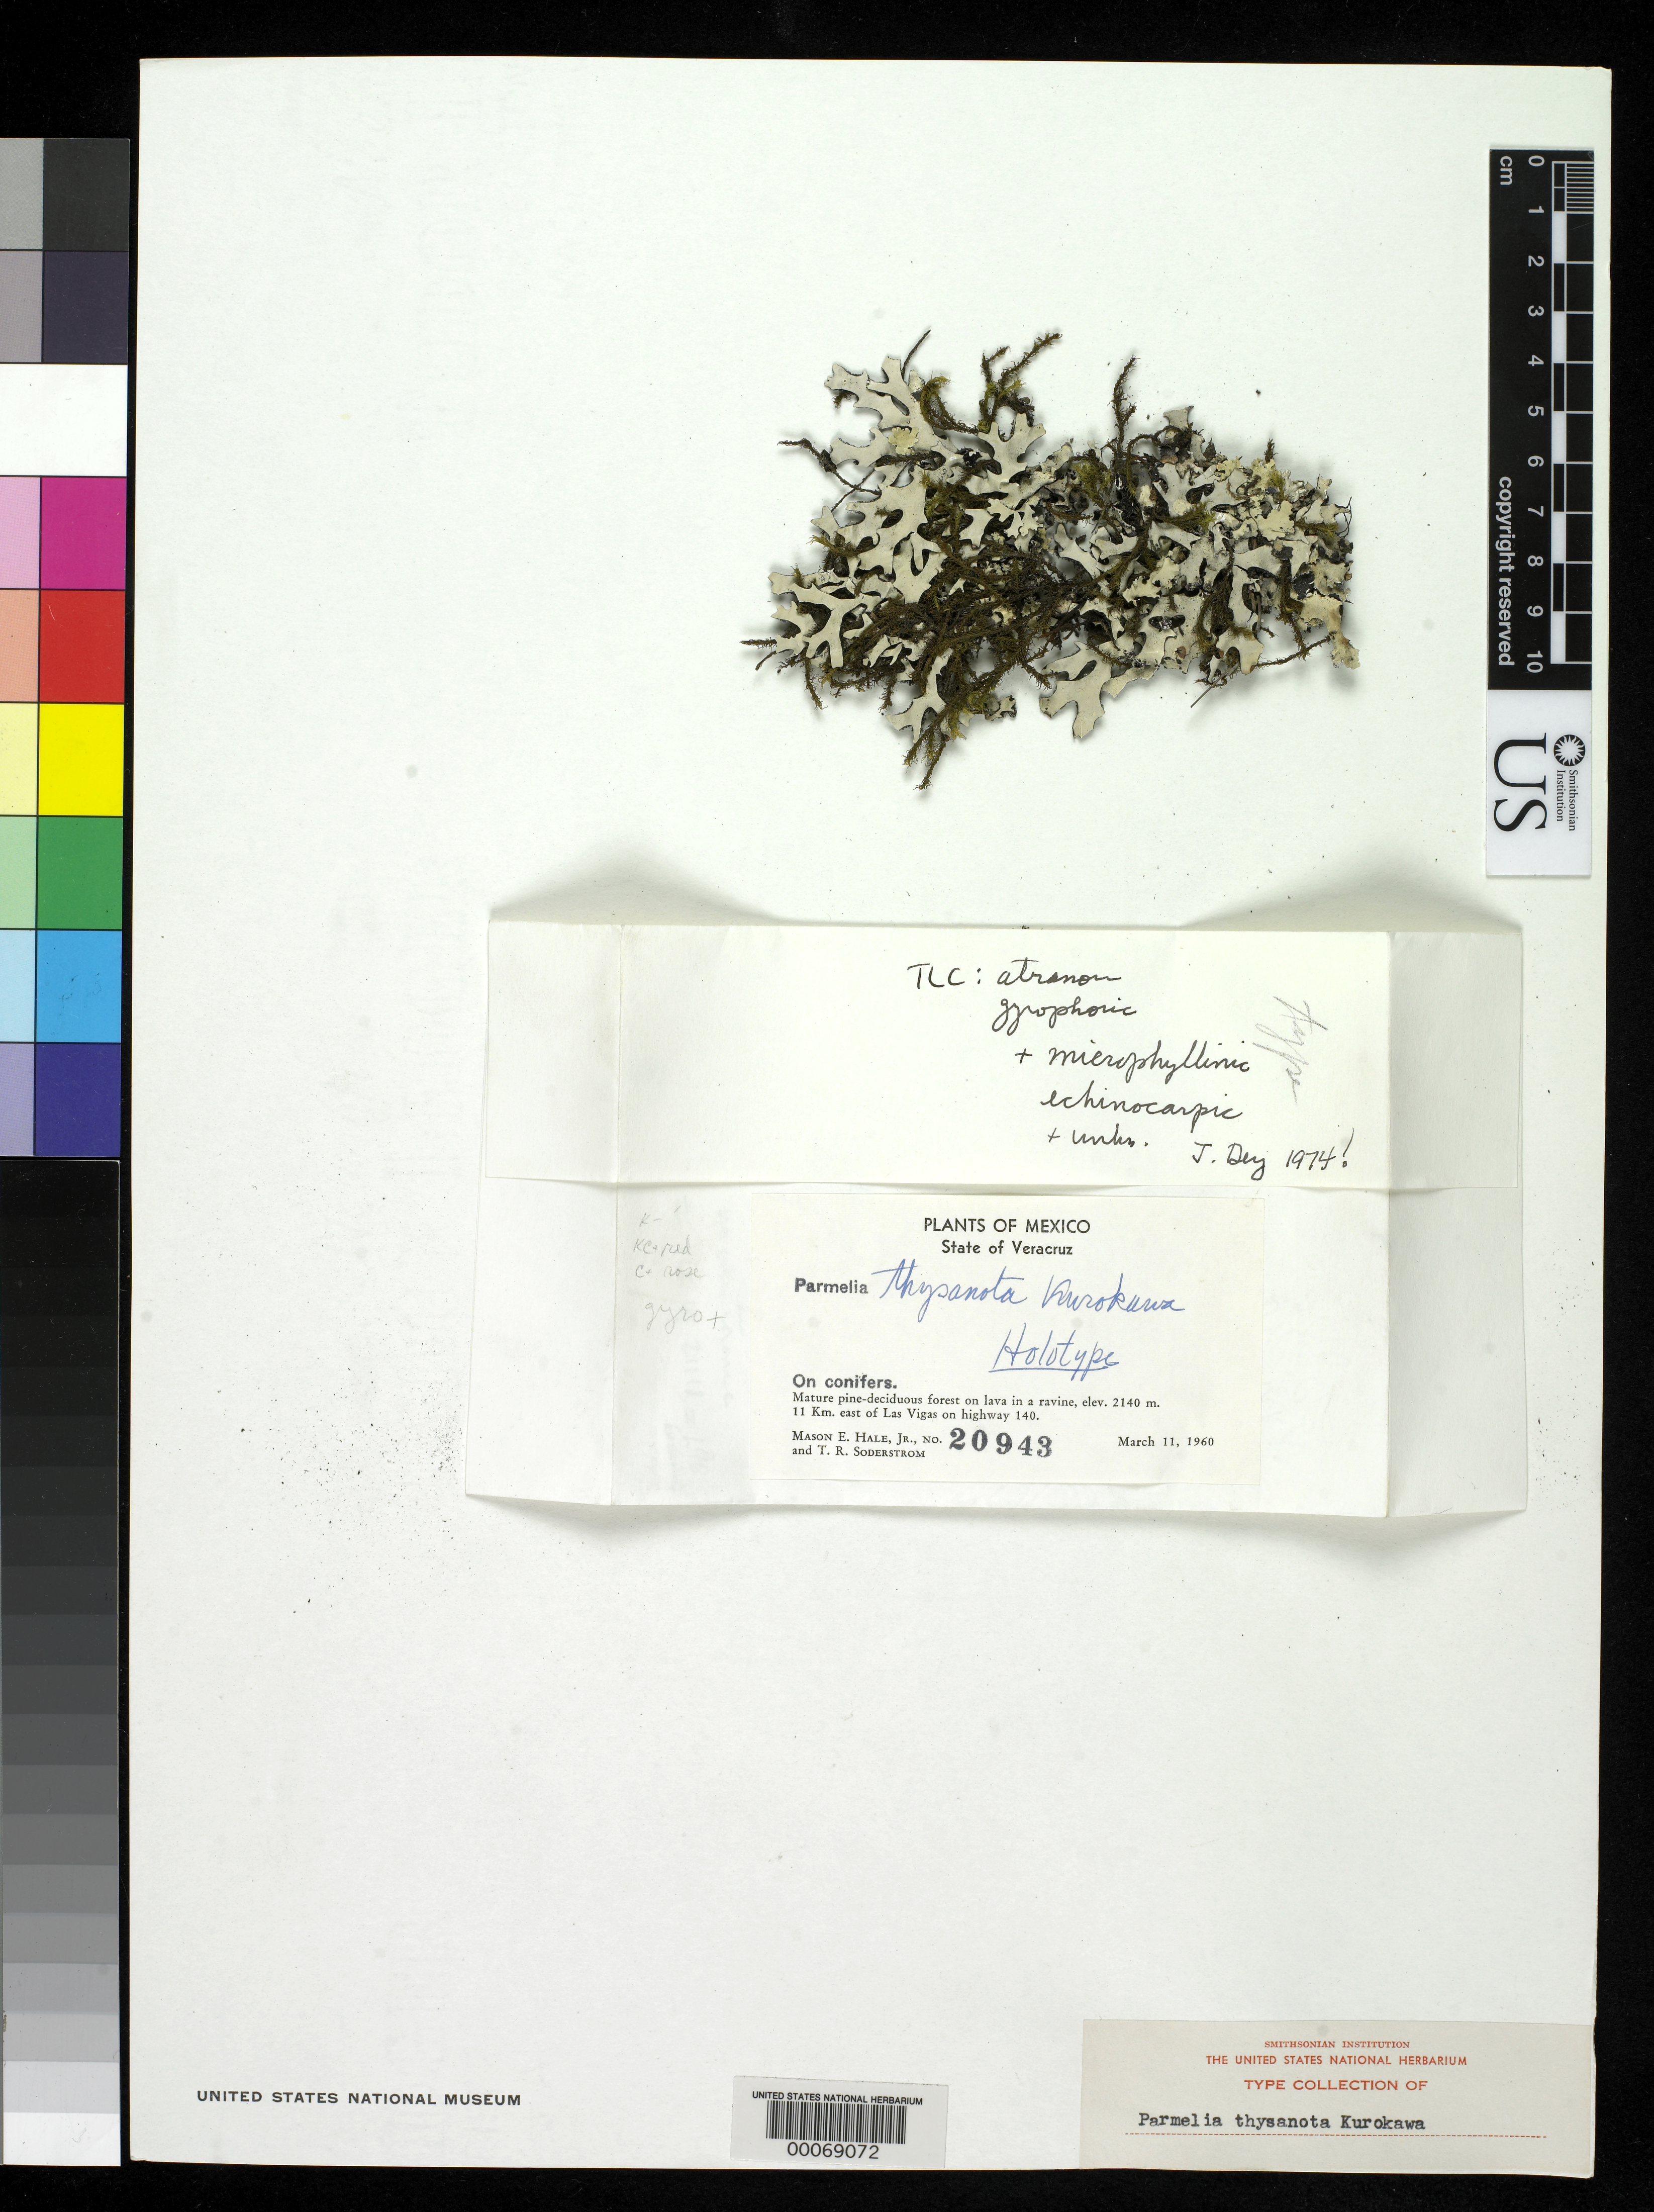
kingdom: Fungi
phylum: Ascomycota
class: Lecanoromycetes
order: Lecanorales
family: Parmeliaceae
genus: Parmelia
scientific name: Parmelia thysanota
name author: Kurok. in Hale & Kurok.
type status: Holotype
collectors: M. Hale & T. R. Soderstrom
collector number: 20943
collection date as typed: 11 Mar 1960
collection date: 1960-03-11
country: Mexico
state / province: Veracruz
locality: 11 km E of Las Vigas on Hwy 140.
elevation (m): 2140